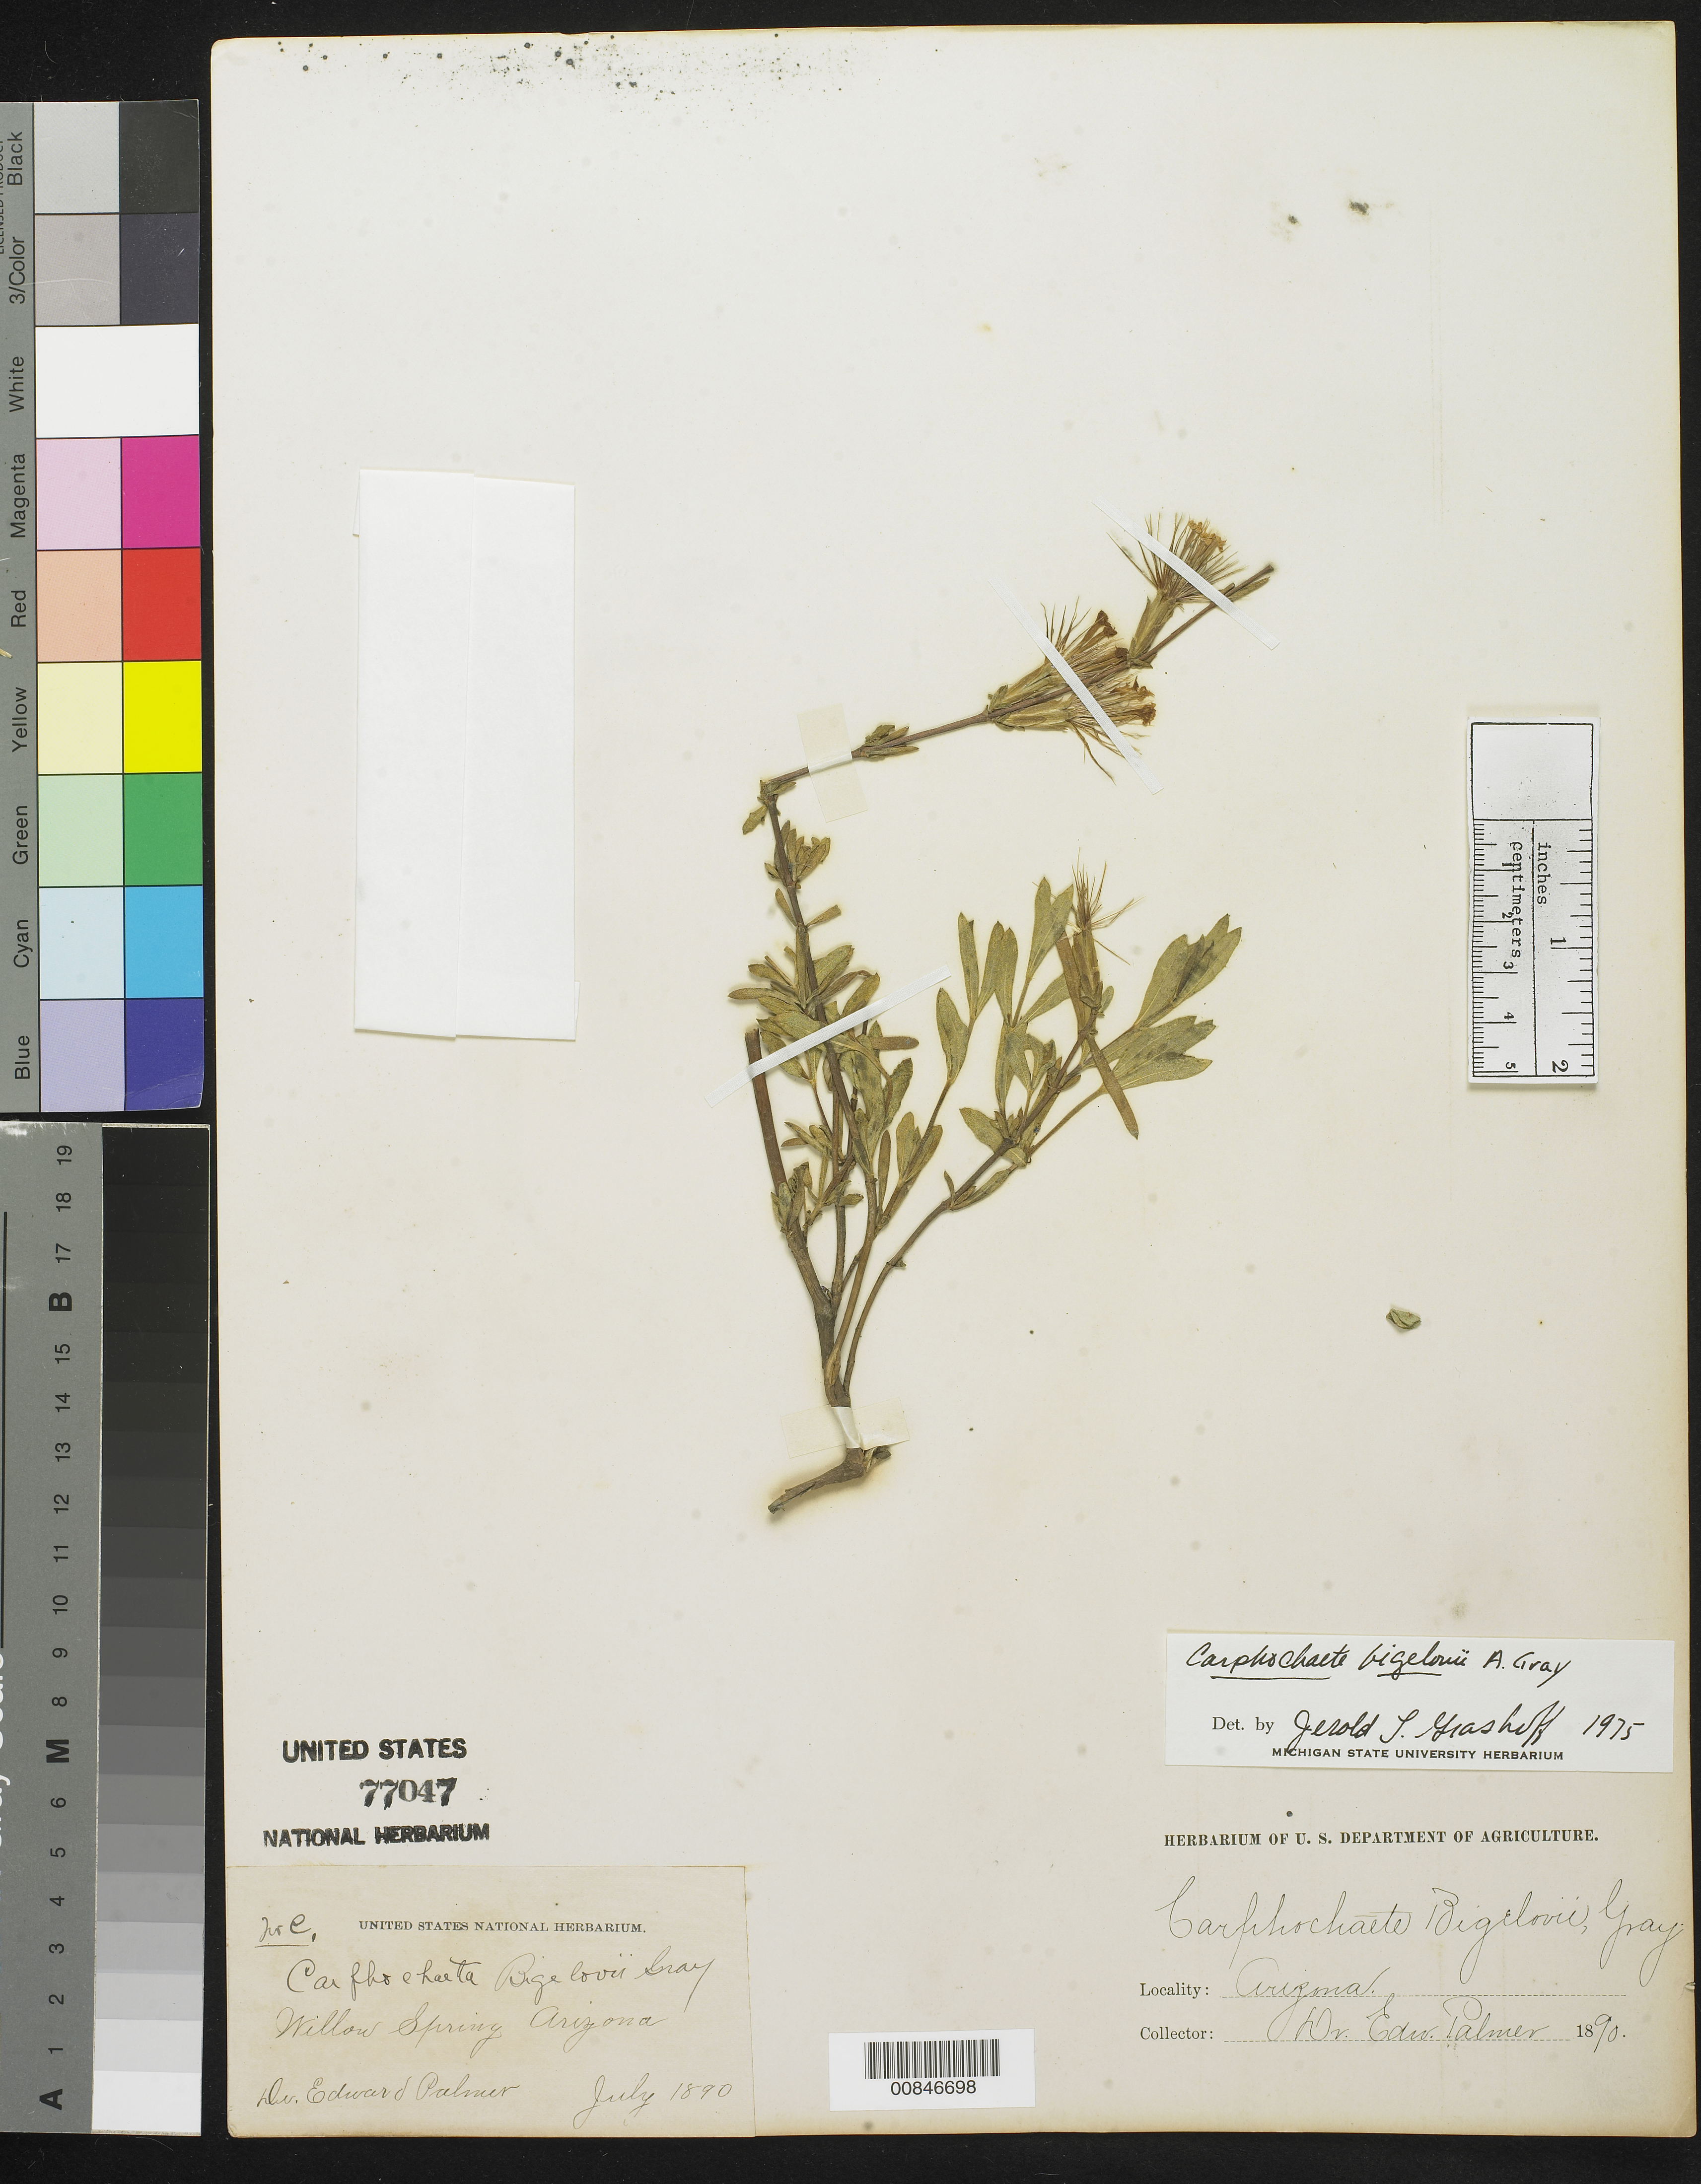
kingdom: Plantae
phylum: Tracheophyta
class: Magnoliopsida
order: Asterales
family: Asteraceae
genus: Carphochaete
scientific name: Carphochaete bigelovii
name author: A. Gray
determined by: Grashoff, J. L.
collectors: E. Palmer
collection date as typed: Jul 1890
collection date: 1890-07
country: United States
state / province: Arizona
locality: E. Willow Spring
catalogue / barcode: US 77047